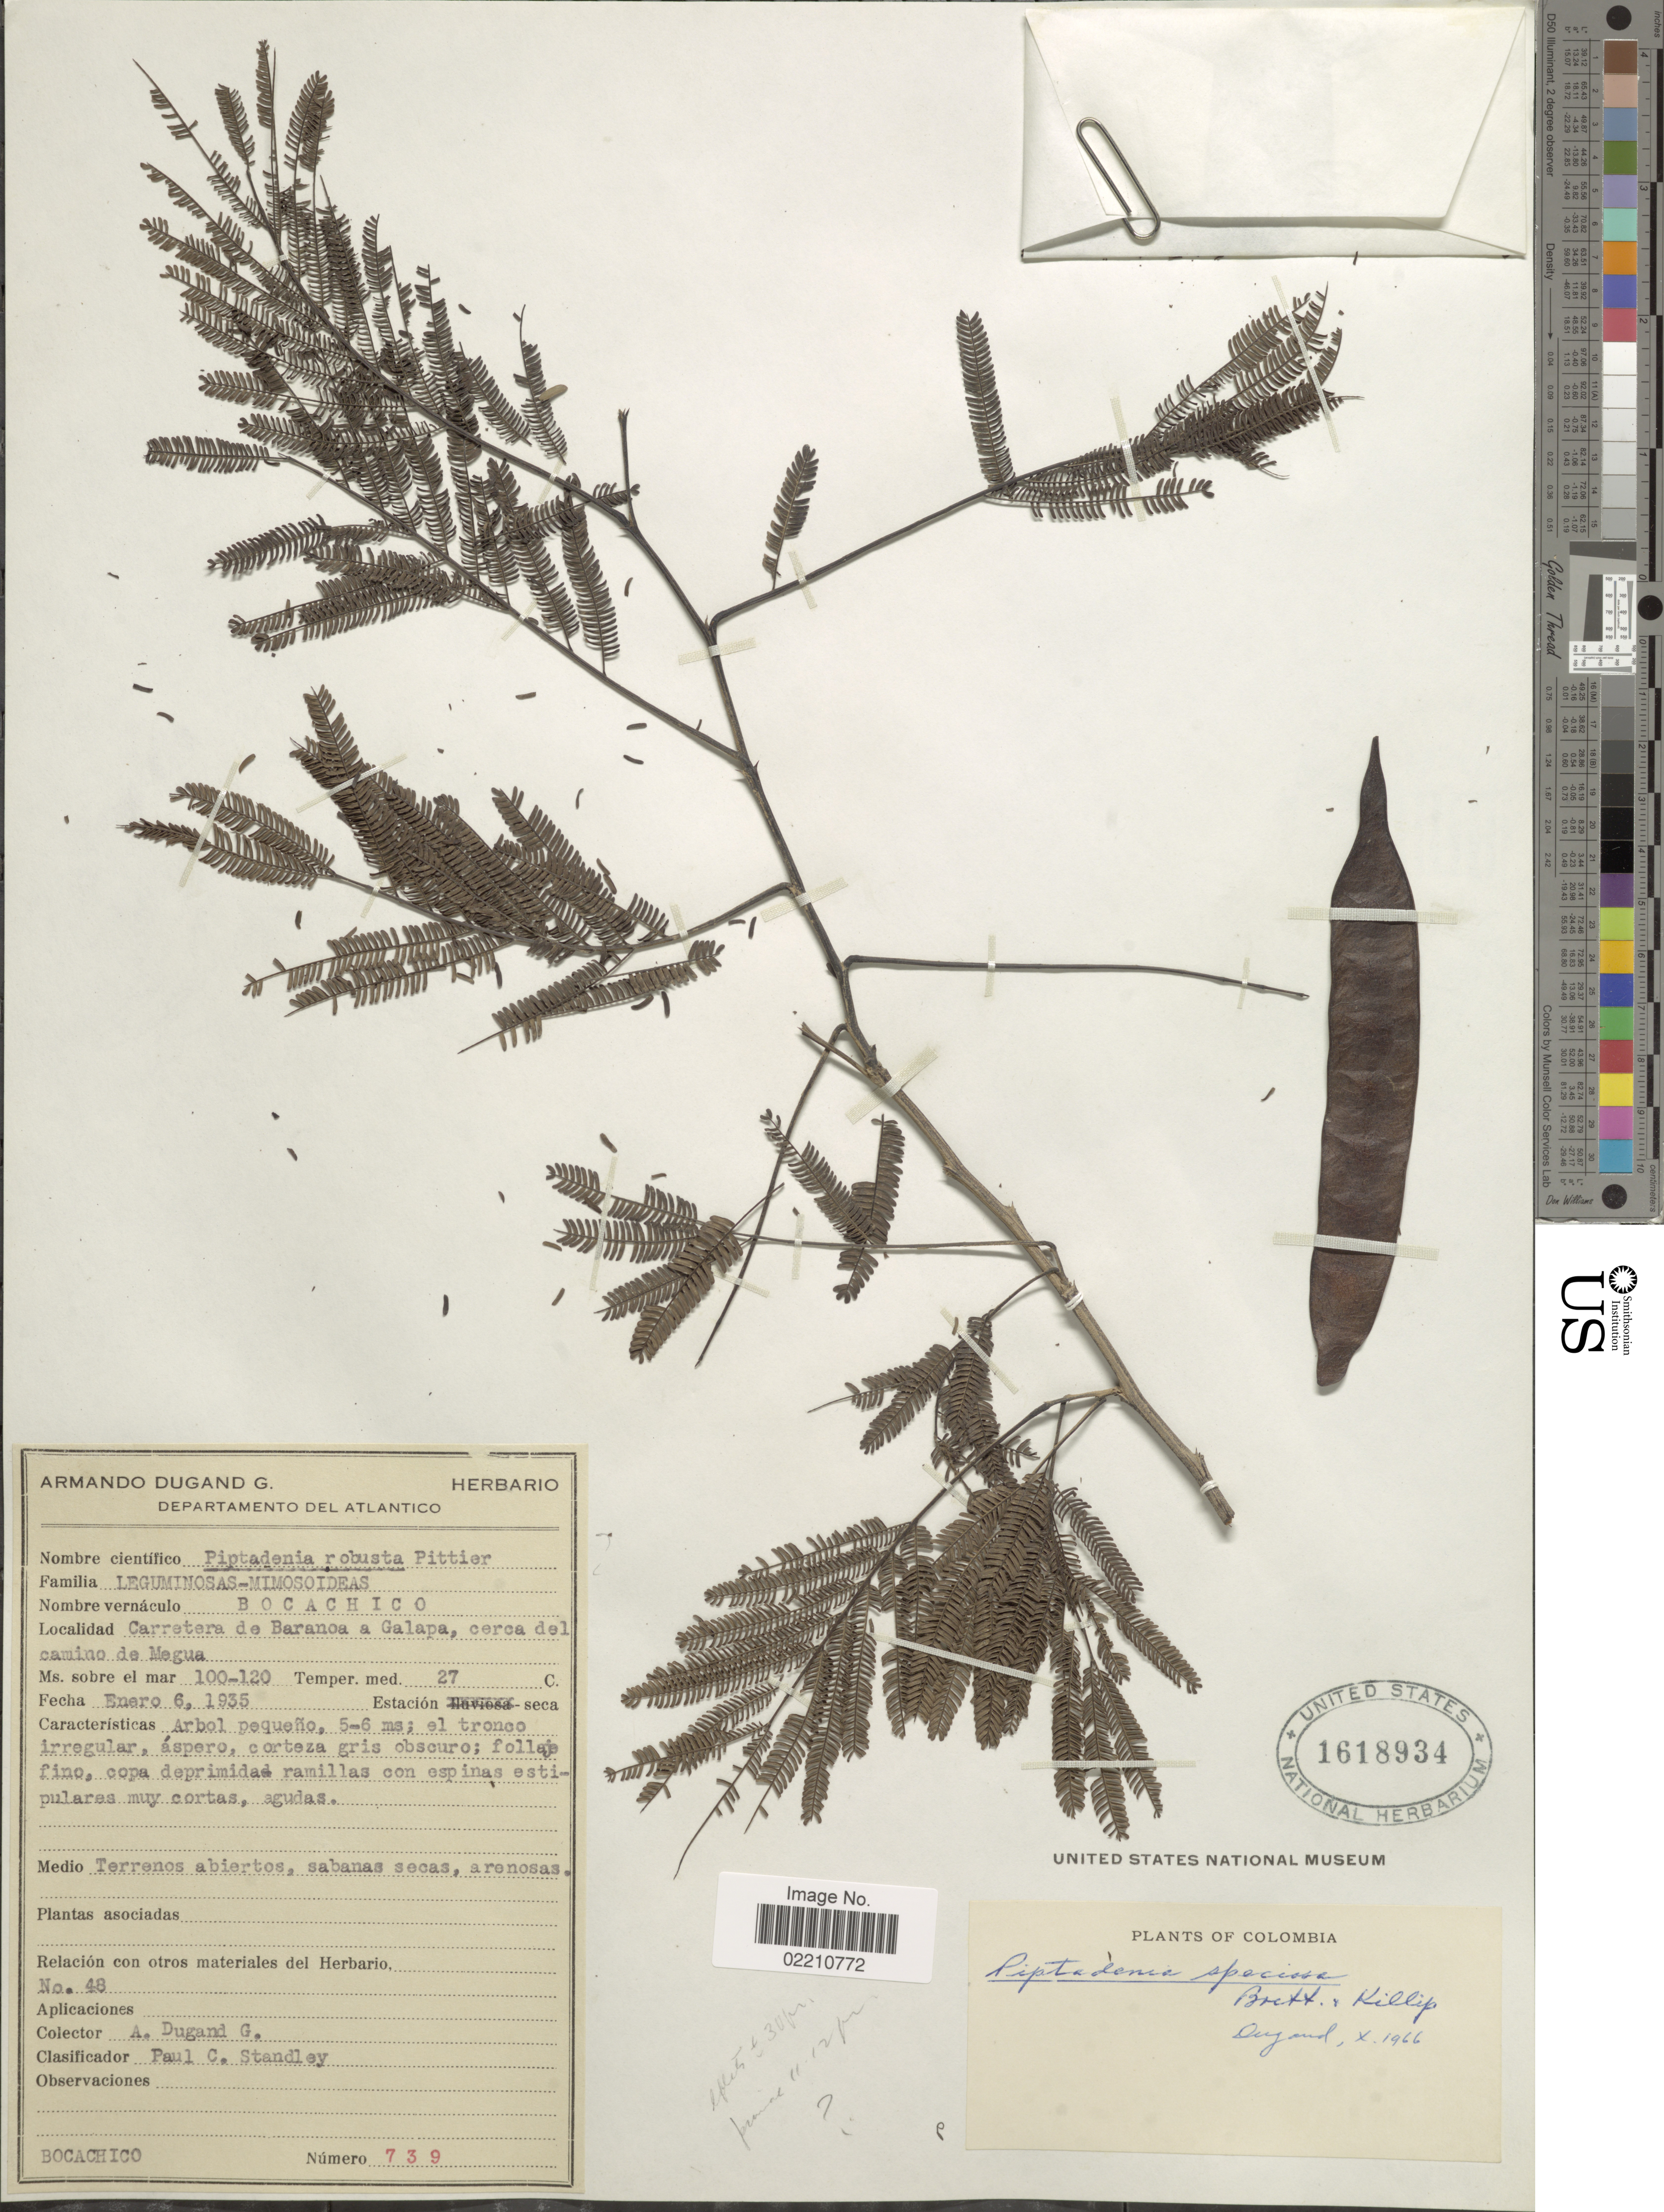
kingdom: Plantae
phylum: Tracheophyta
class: Magnoliopsida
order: Fabales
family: Fabaceae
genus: Lachesiodendron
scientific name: Lachesiodendron viridiflorum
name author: (Kunth) P.G. Ribeiro et al.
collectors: A. Dugand G.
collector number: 739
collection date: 1935-01-06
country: Colombia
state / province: Atlántico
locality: Carretera de Baranopa a Galapa, cerca del camino de Megua, terrenos abiertos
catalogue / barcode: US 1618934